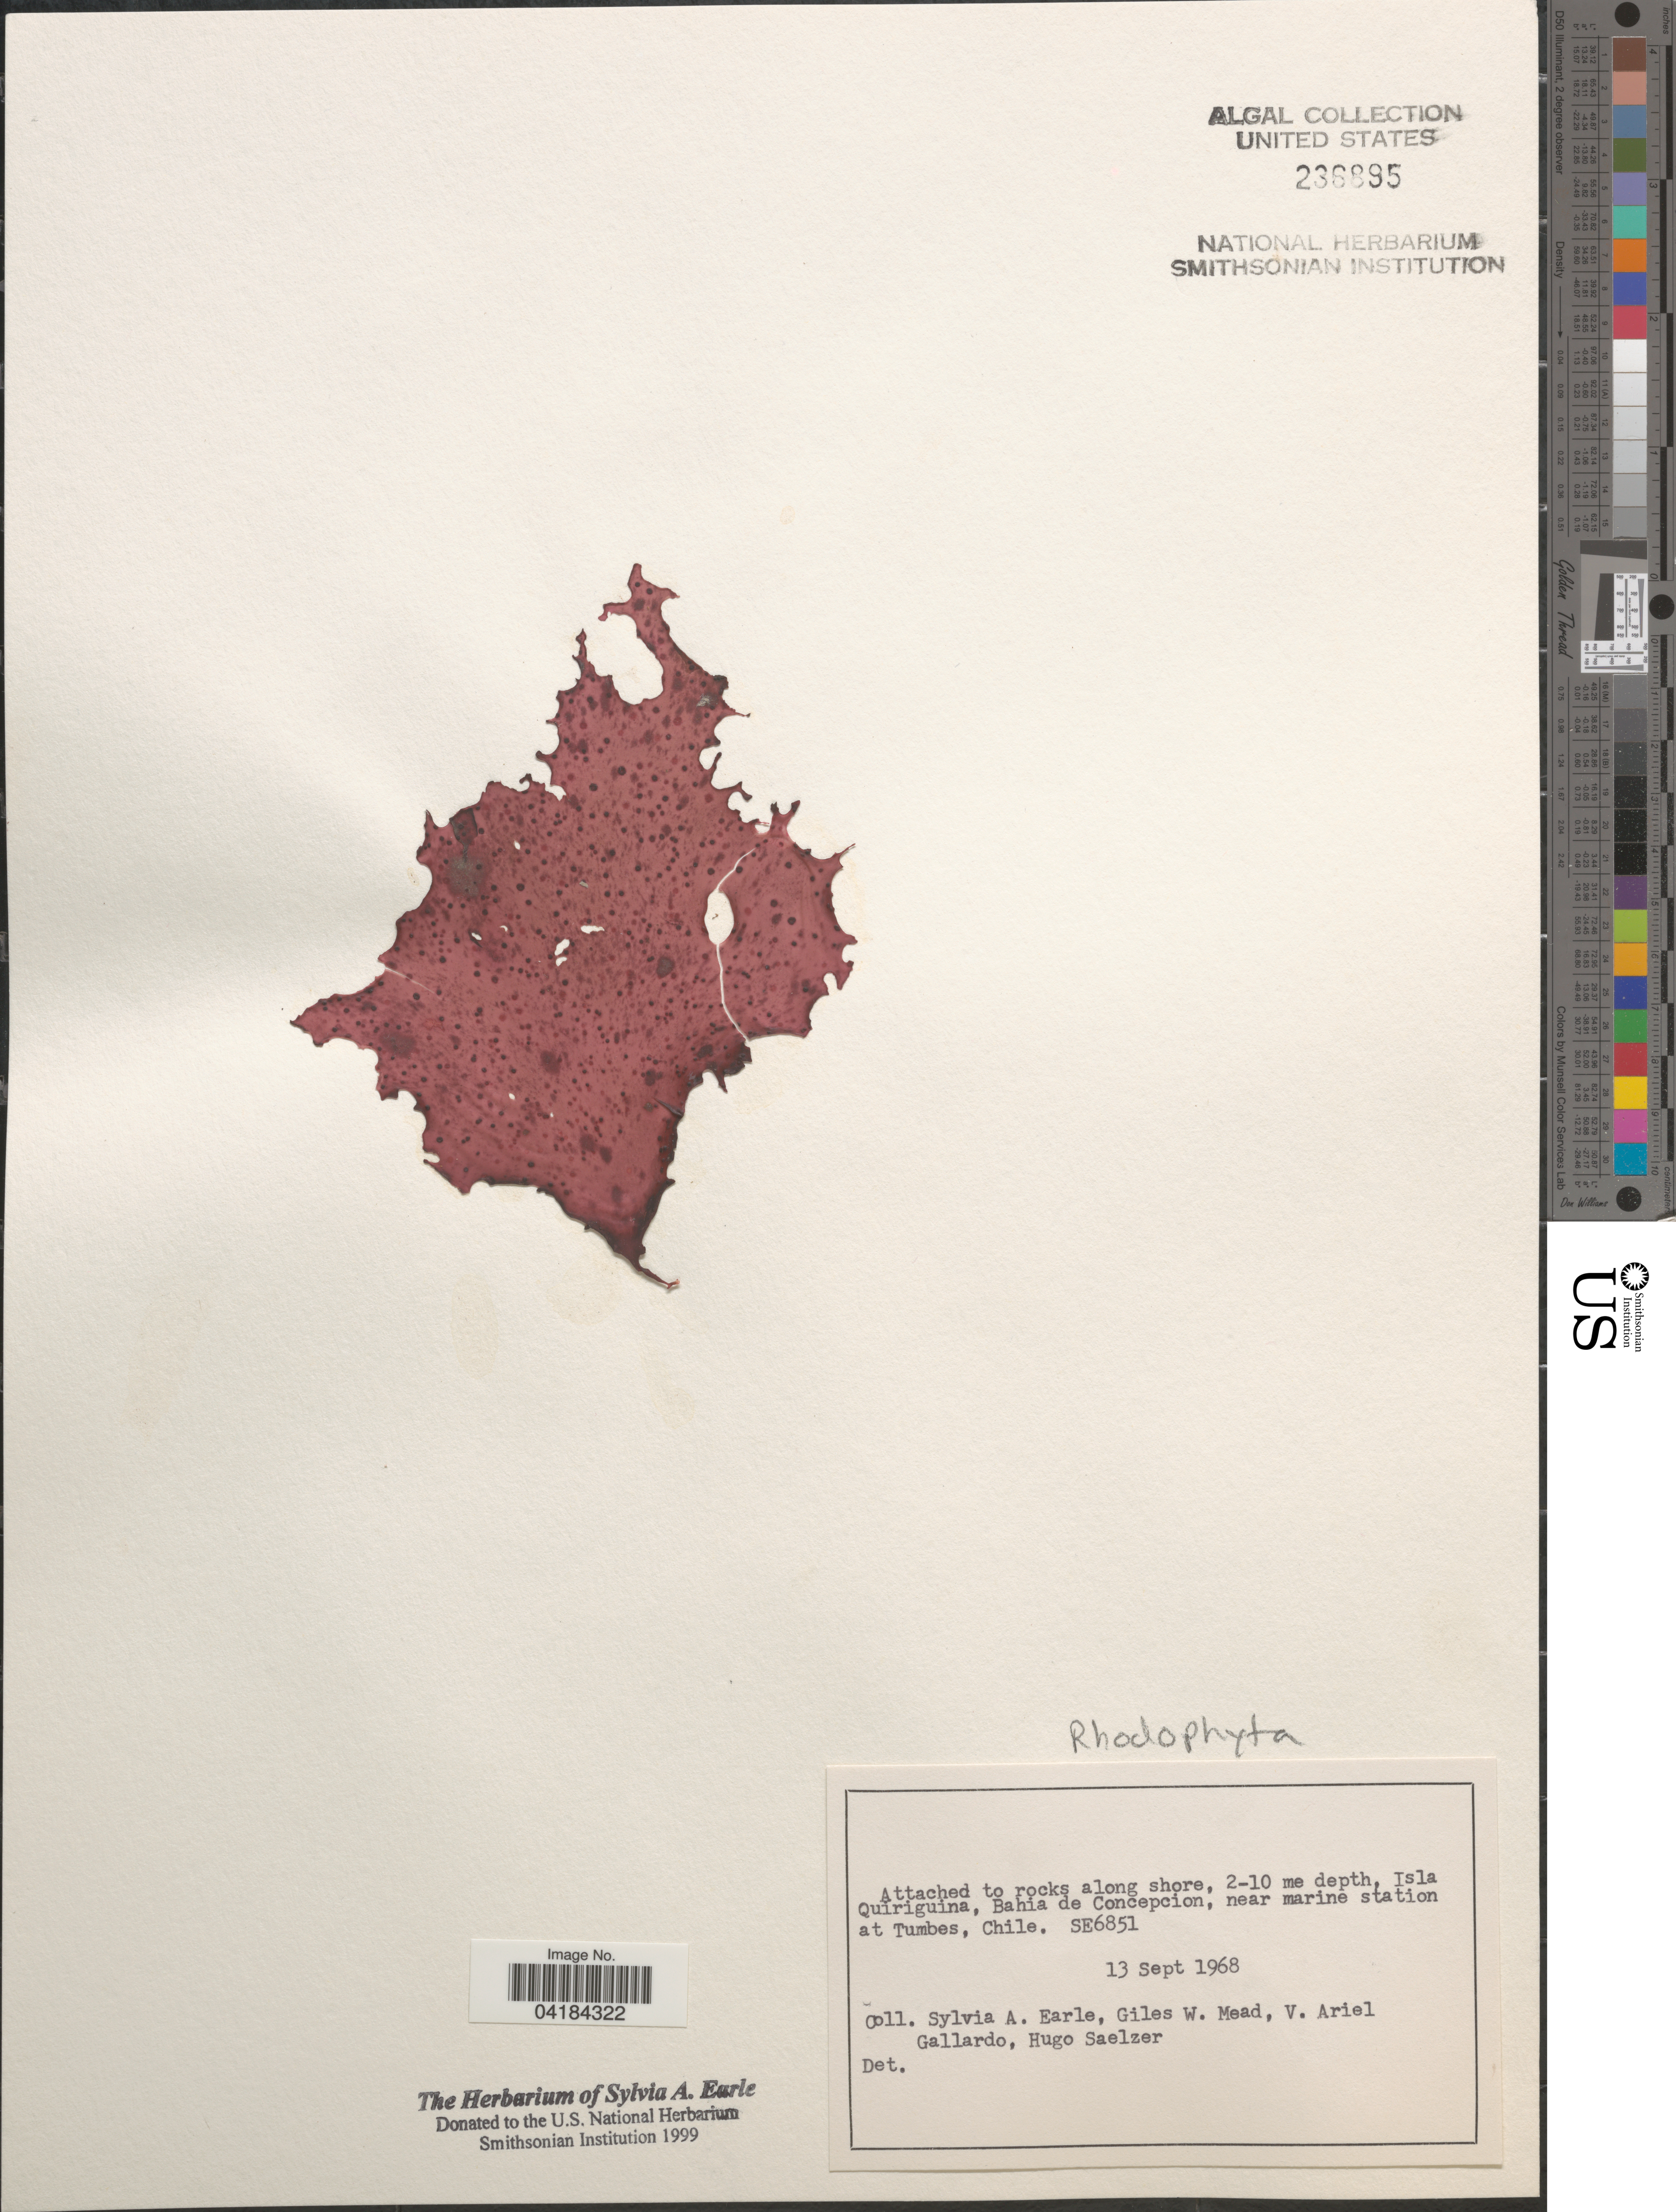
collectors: S. A. Earle, G. W. Mead, V. Gallardo & H. Saelzer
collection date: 1968-09-13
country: Chile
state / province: Bio-Bío (VIII)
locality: Isla Quiriguina [ = Quiriquina], Bahia de Concepcion, near marine station at Tumbes. SE6851.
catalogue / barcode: US 236895